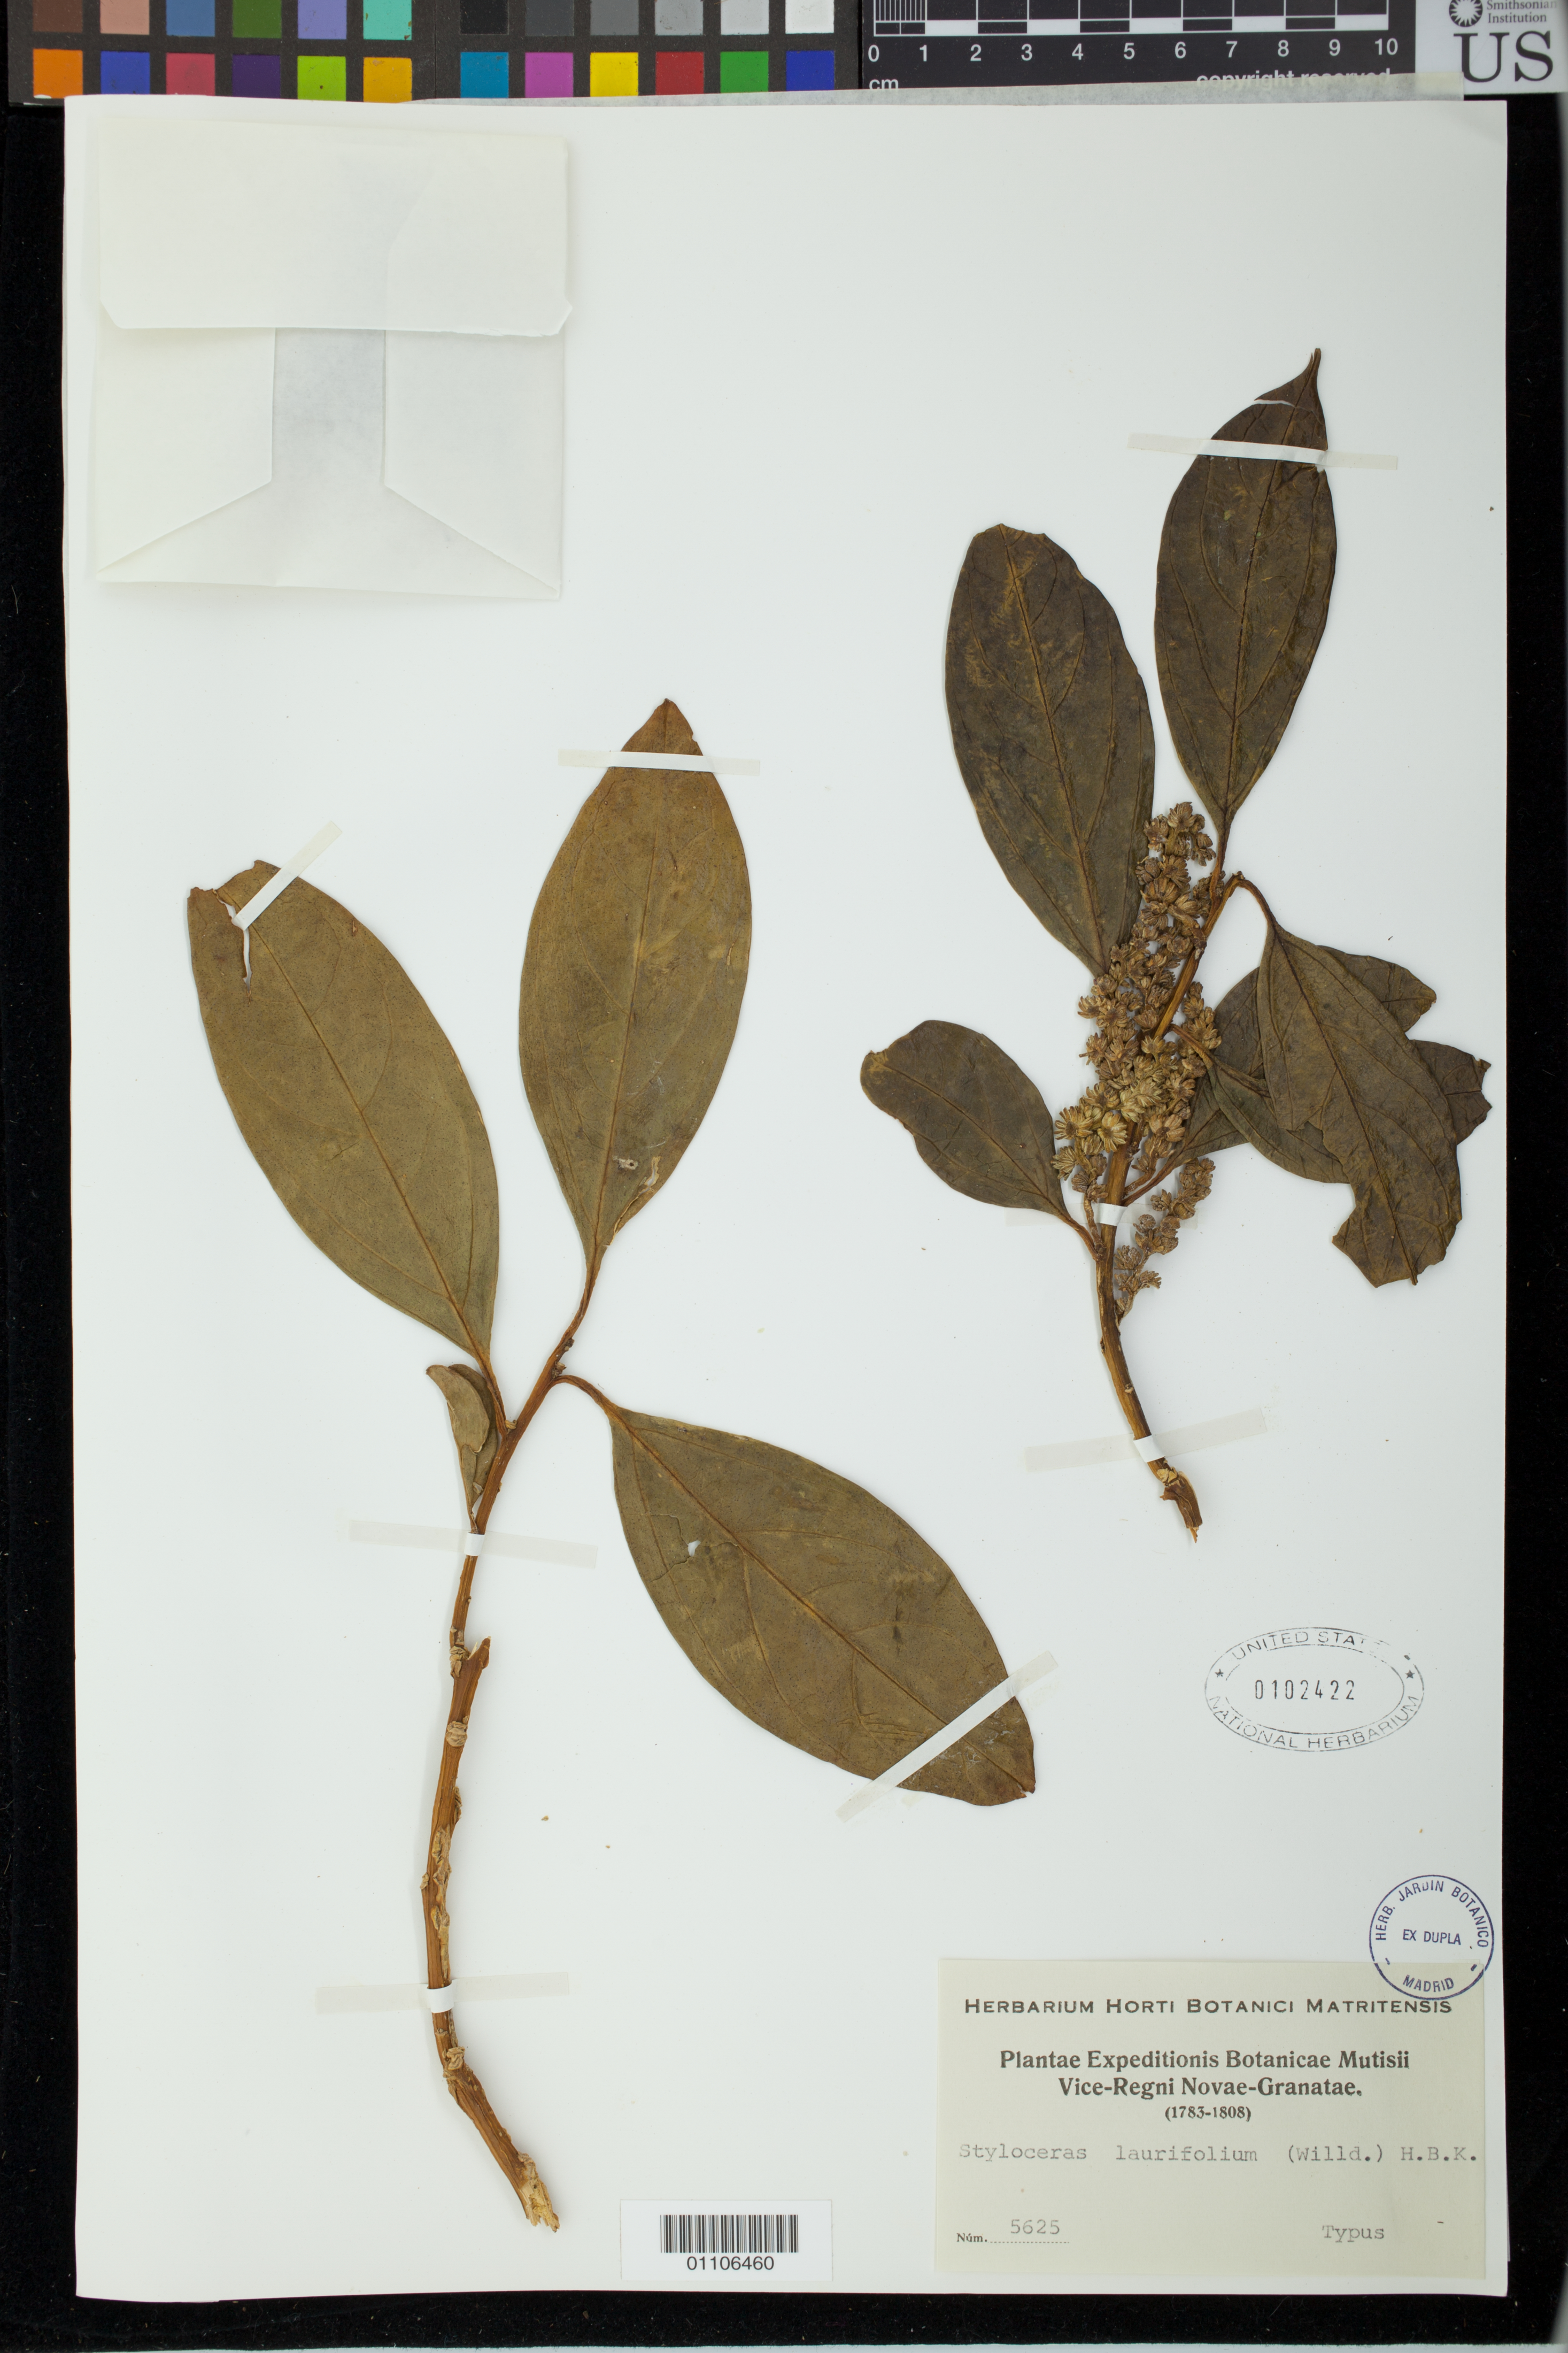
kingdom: Plantae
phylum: Tracheophyta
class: Magnoliopsida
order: Rosales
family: Moraceae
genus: Trophis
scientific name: Trophis laurifolia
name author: Willd.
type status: Isotype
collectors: J. C. B. Mutis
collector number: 5625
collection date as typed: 1783-1808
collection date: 1783/1808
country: Colombia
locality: Plantae Expeditionis Botanicae Mutisii Vice-Regni Novae-Granatae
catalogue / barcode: US 102422